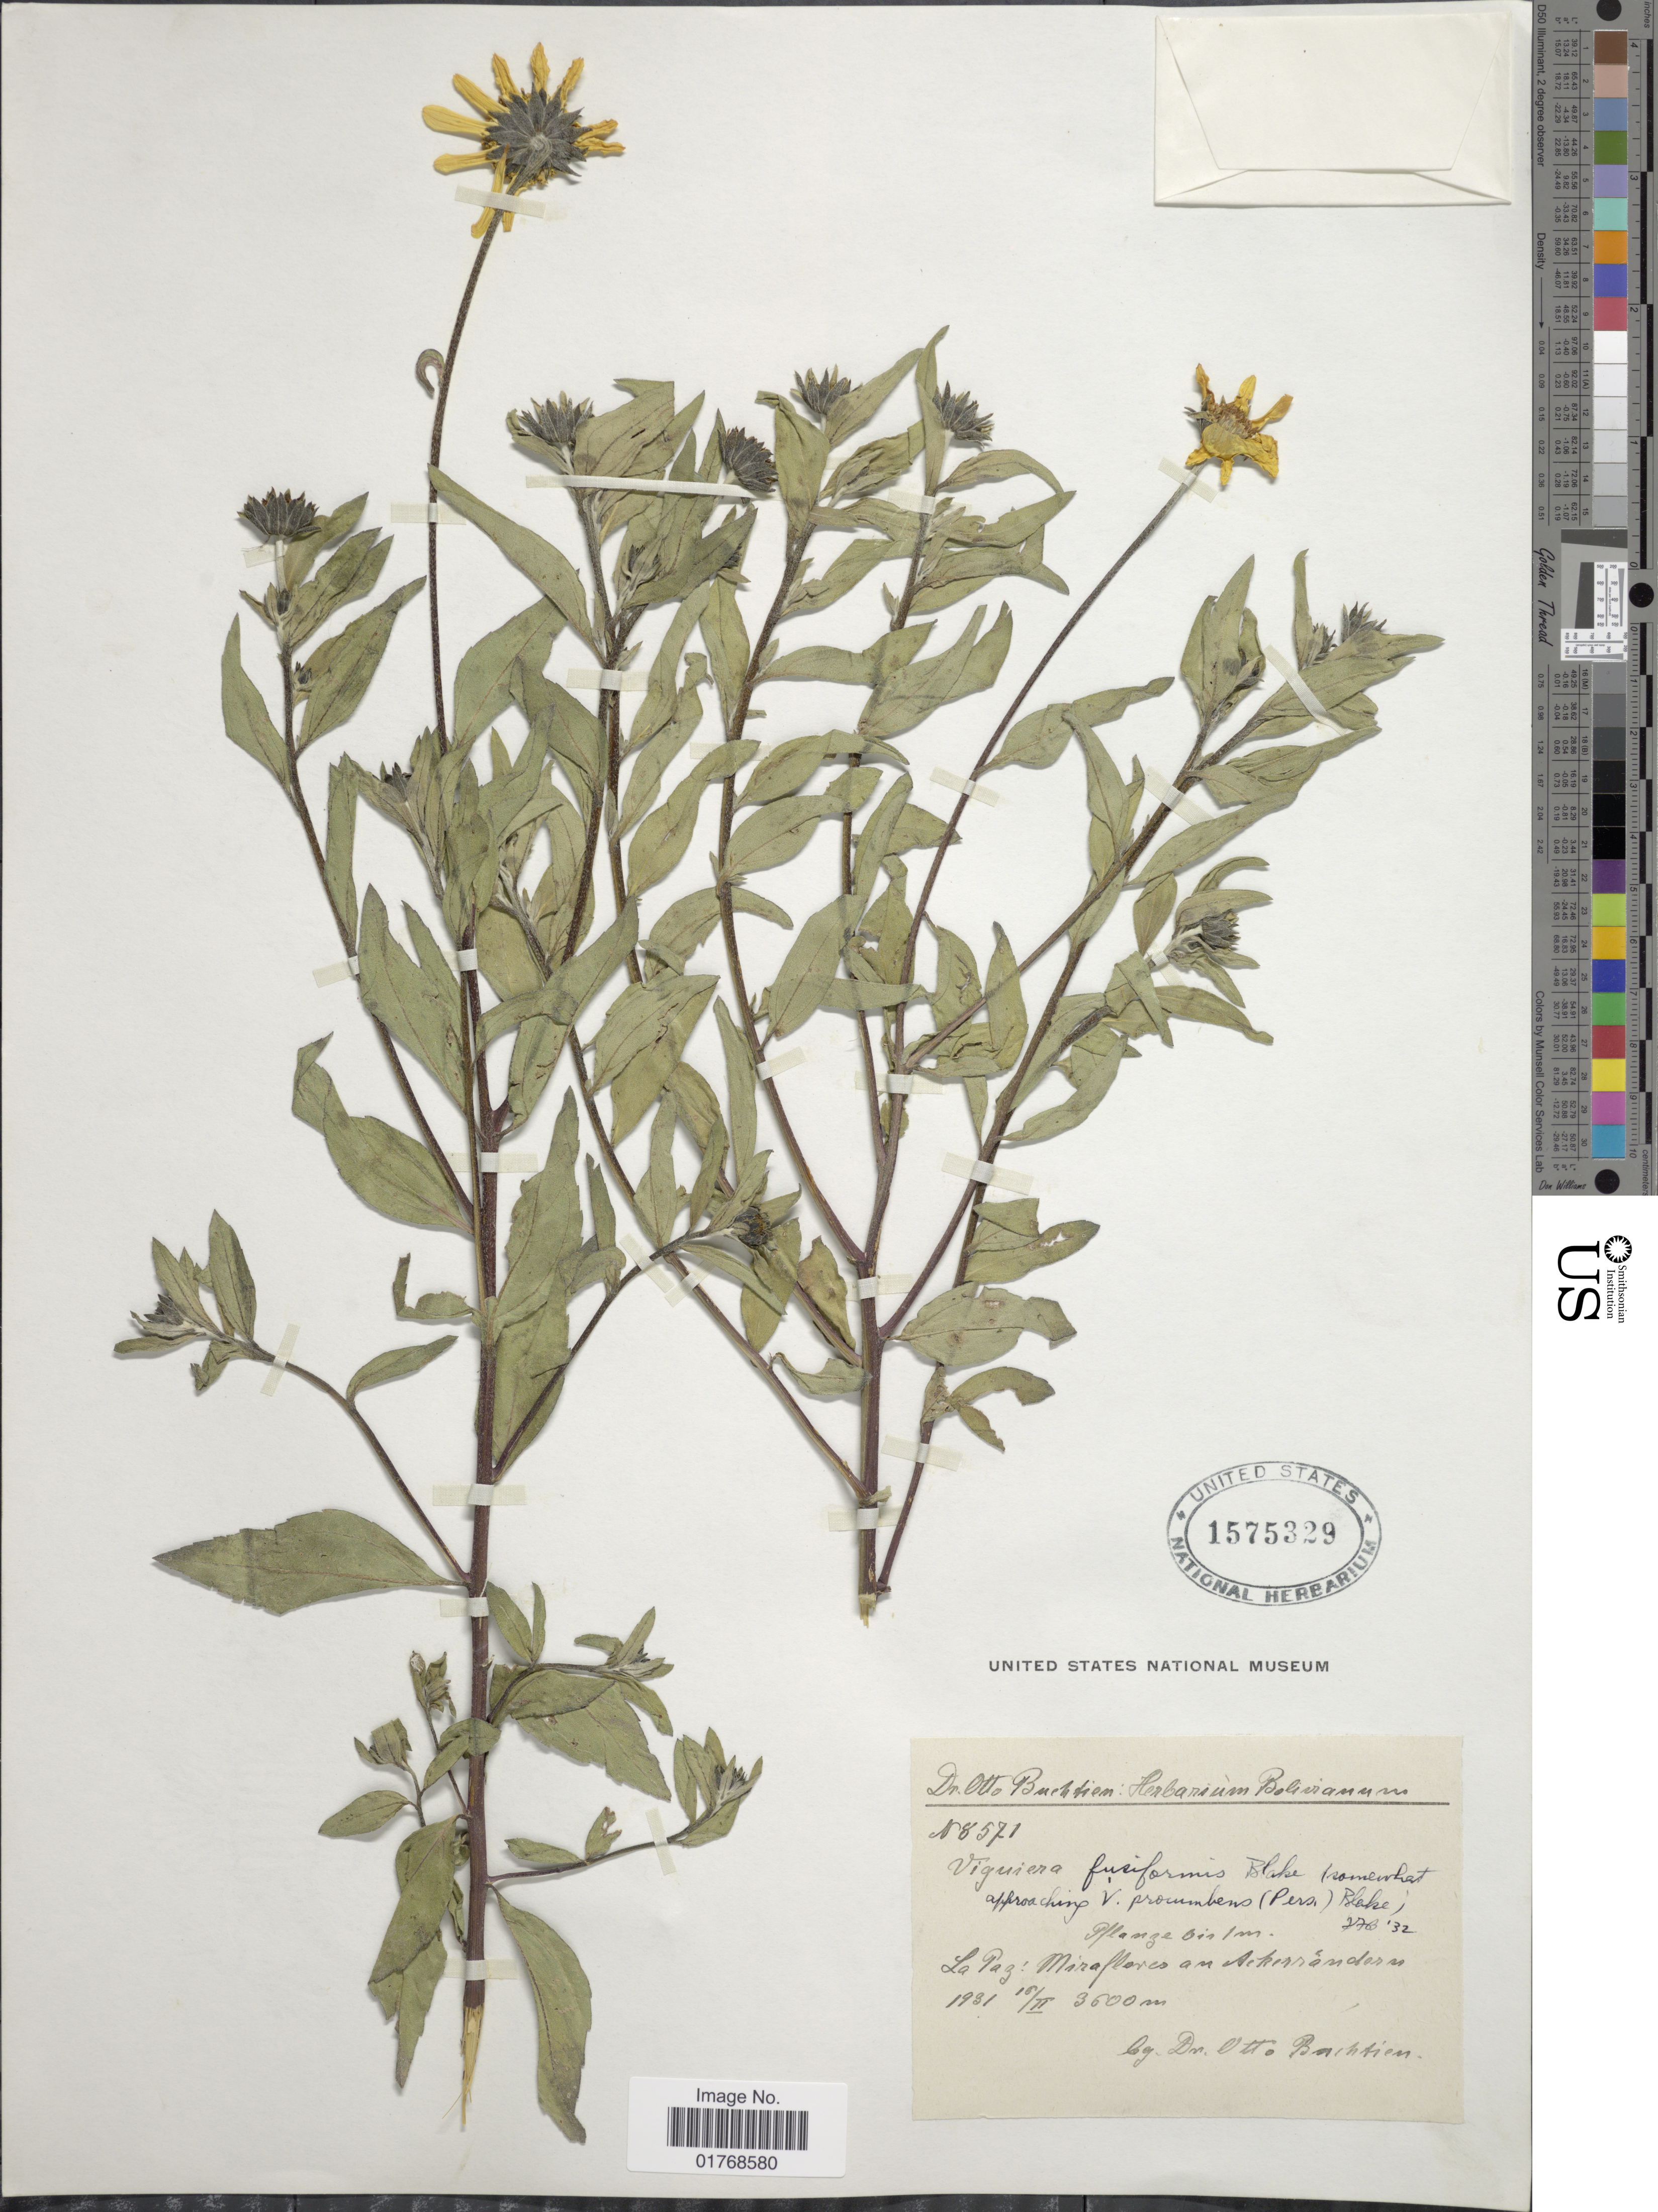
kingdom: Plantae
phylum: Tracheophyta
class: Magnoliopsida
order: Asterales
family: Asteraceae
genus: Viguiera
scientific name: Viguiera fusiformis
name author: S.F. Blake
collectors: O. Buchtien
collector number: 8571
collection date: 1931-02-16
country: Bolivia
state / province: La Paz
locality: La Paz: Miraflorco an Acherrandern.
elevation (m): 3500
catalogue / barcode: US 1575329